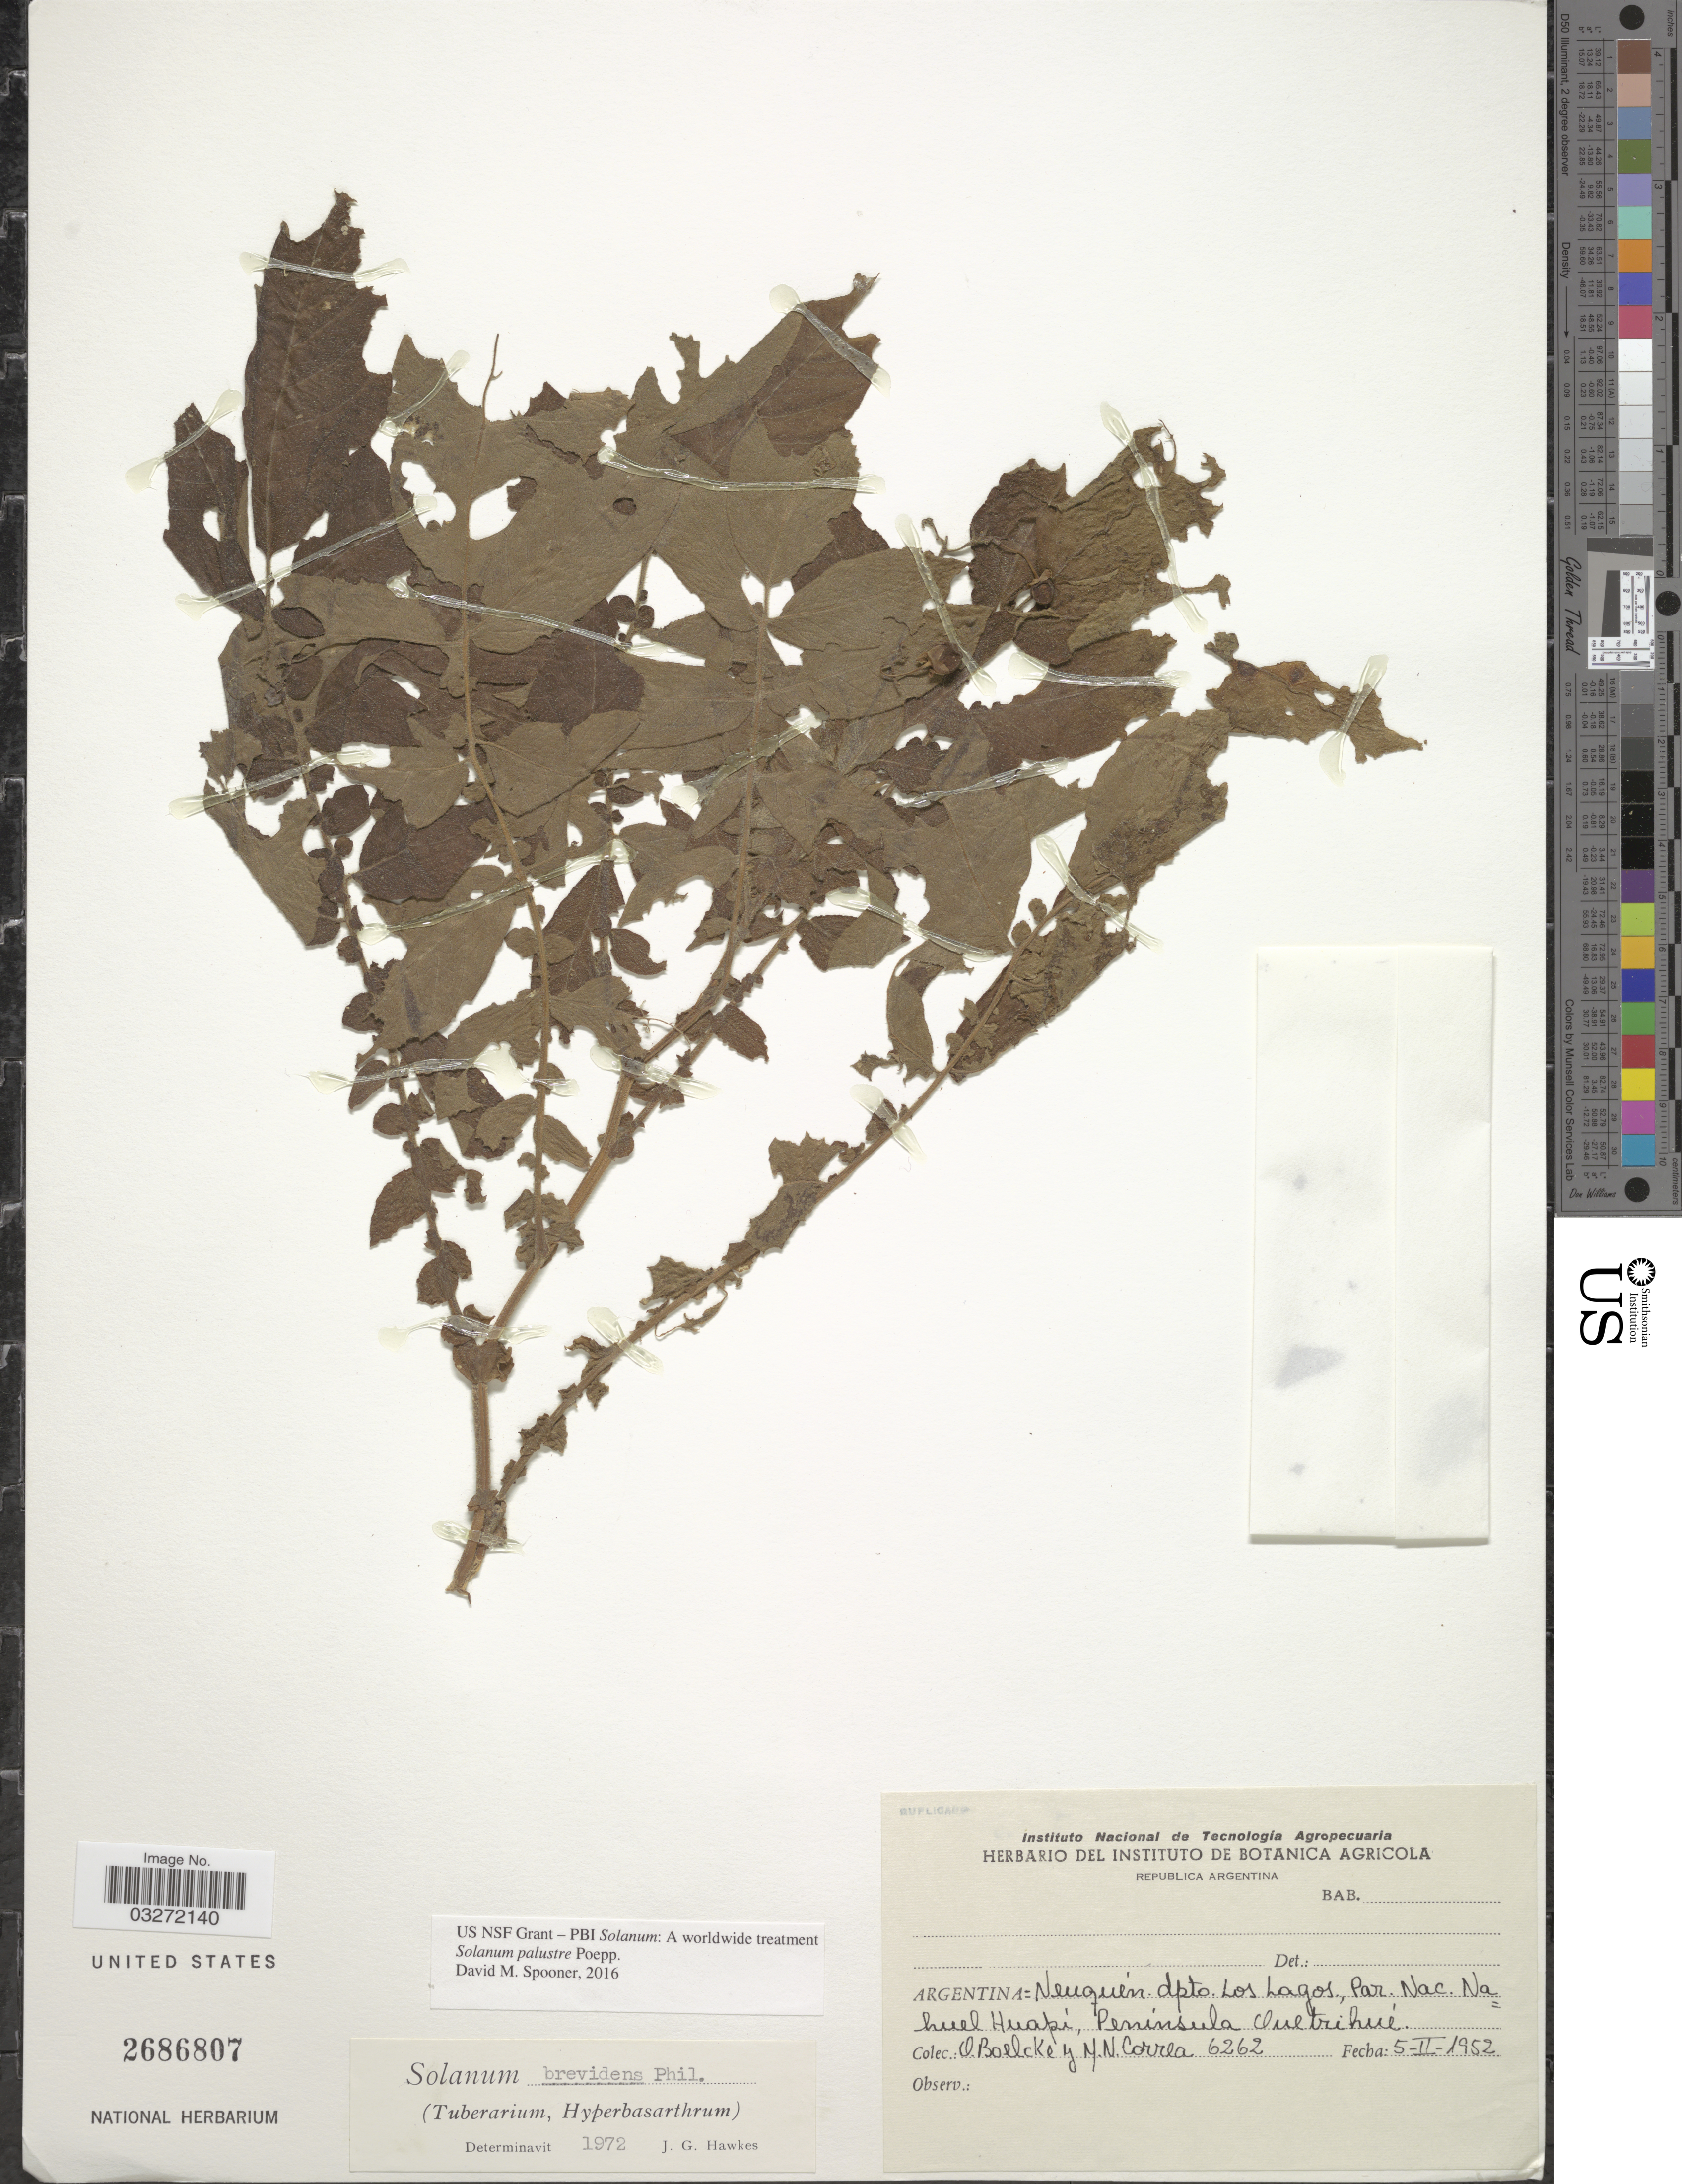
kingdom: Plantae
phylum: Tracheophyta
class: Magnoliopsida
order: Solanales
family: Solanaceae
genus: Solanum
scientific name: Solanum palustre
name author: Poepp. ex Schltr.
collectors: O. Boelcke & M. N. Correa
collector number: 6262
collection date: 1952-02-05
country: Argentina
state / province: Neuquen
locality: Dpto. Los Lagos, Par. Nac. Nahuel Huapí, Peninsula Quetrihué.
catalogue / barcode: US 2686807